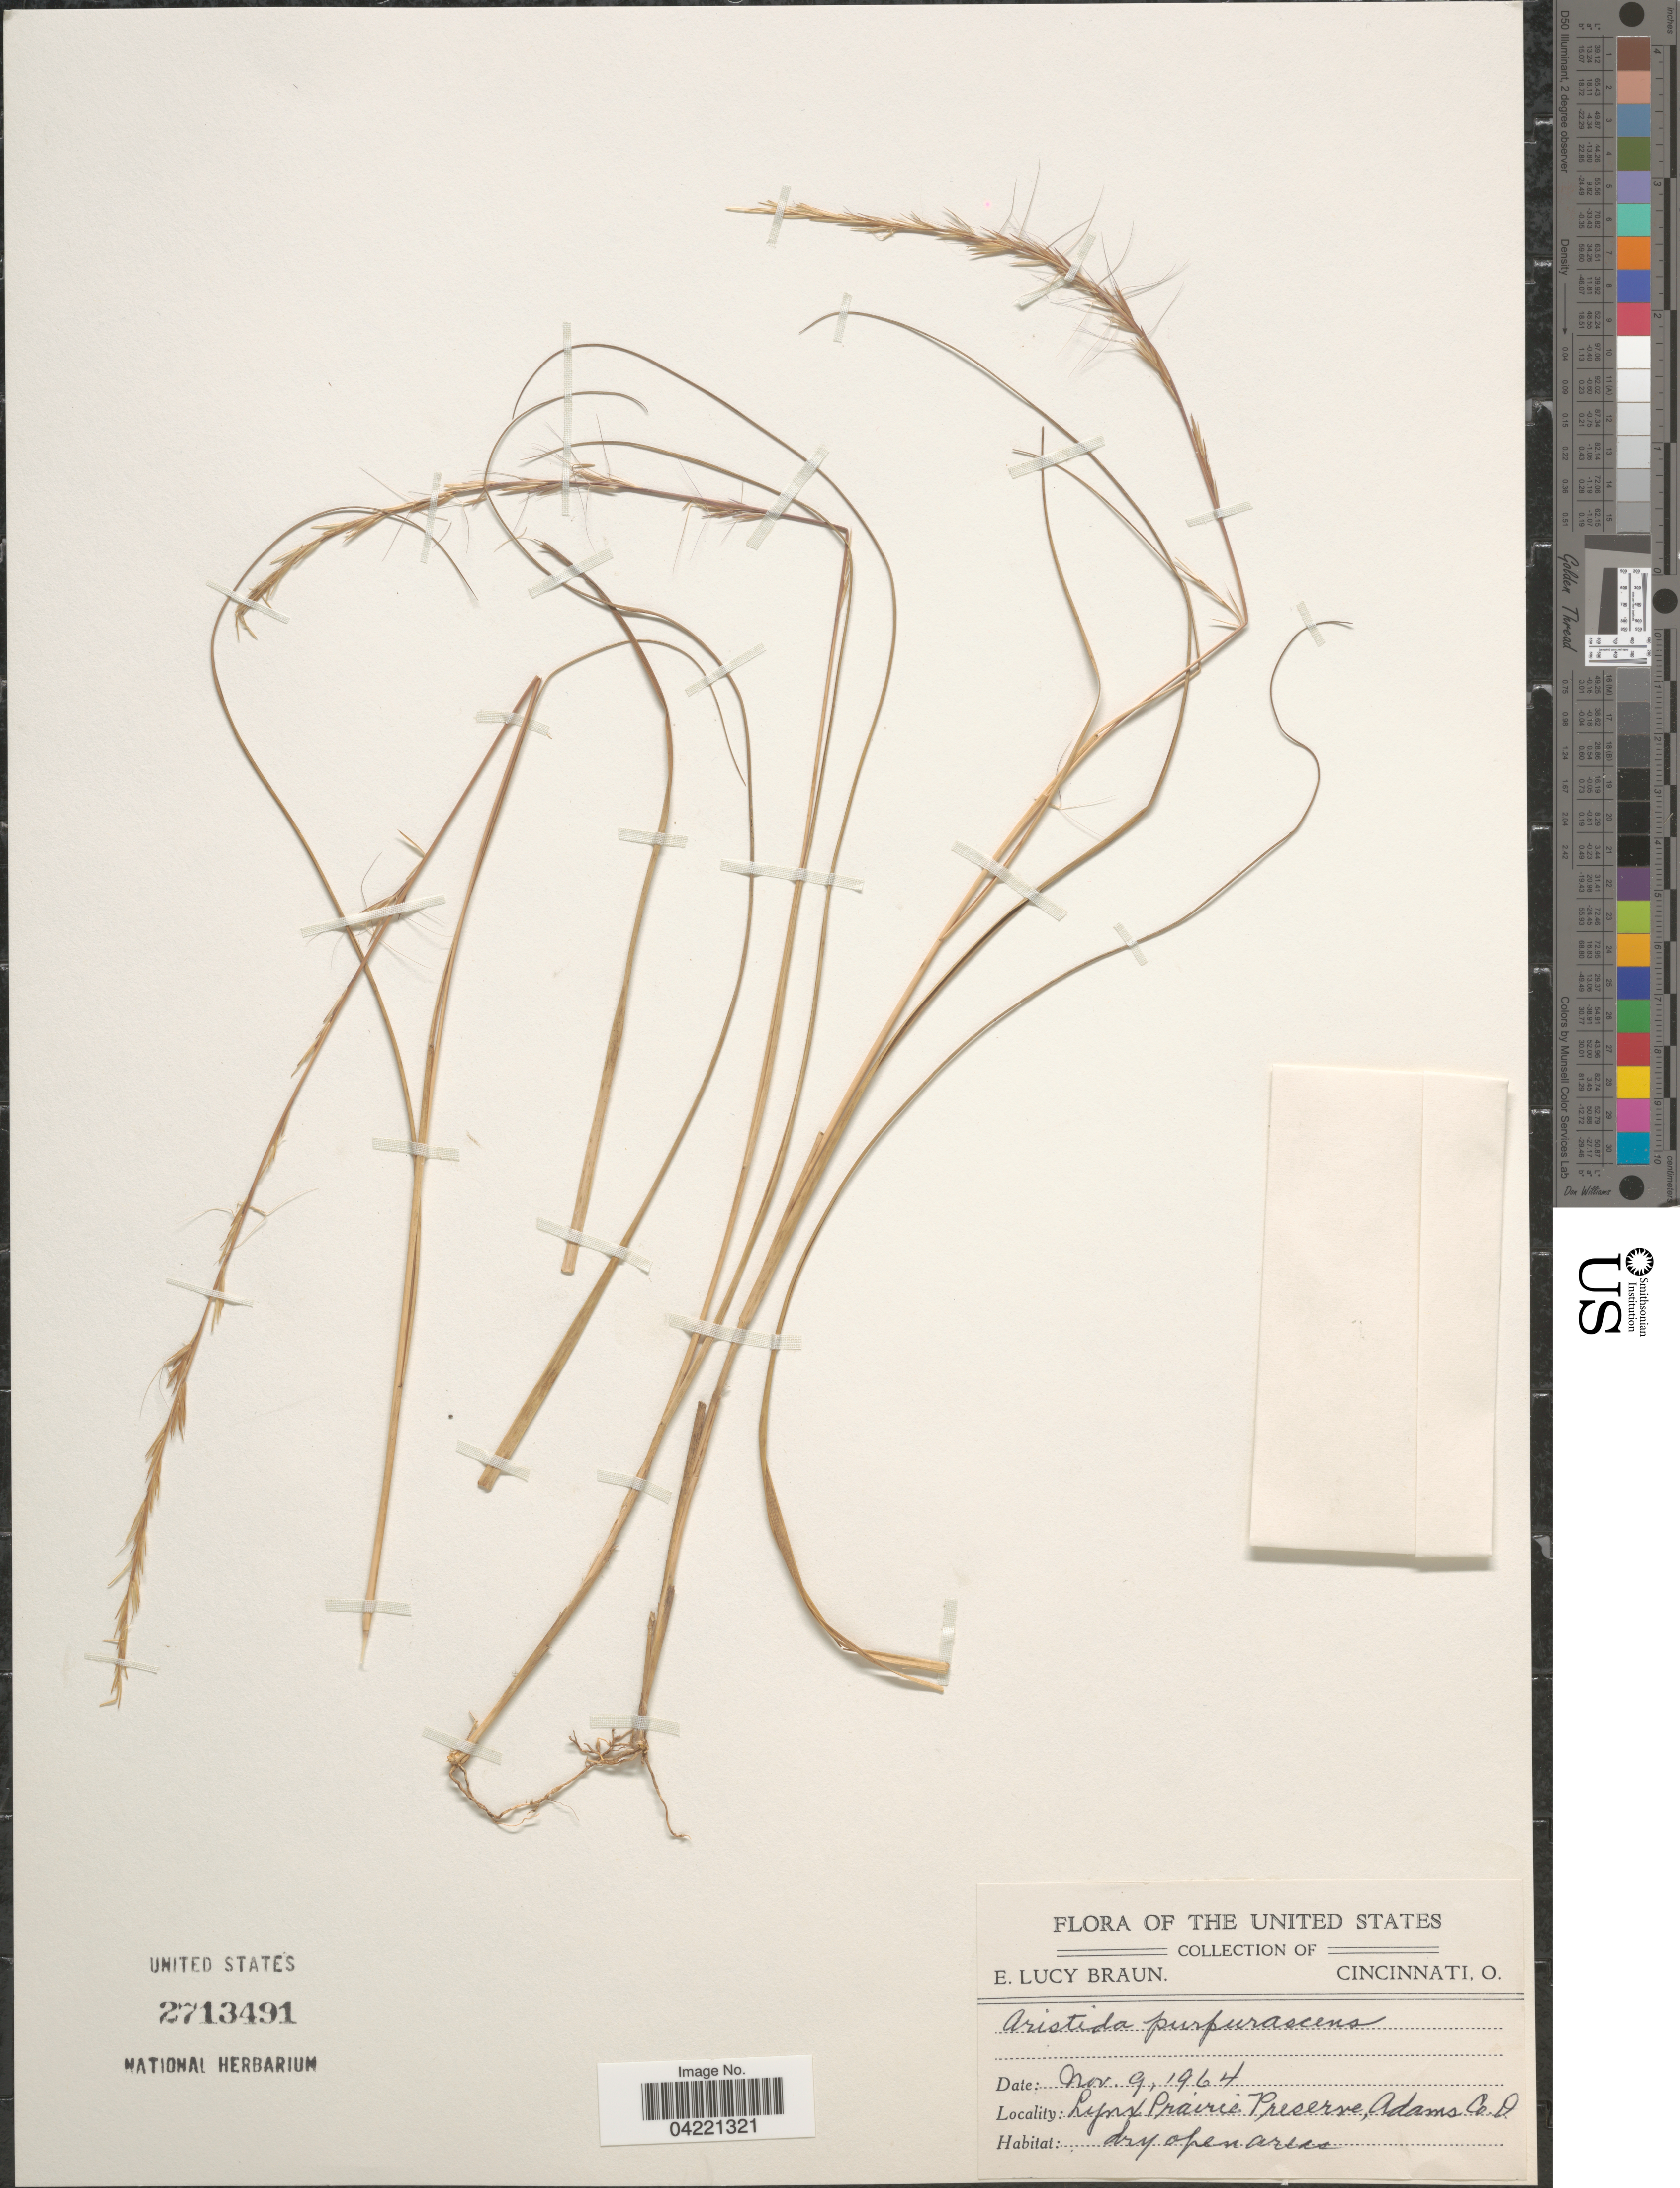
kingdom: Plantae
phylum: Tracheophyta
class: Liliopsida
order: Poales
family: Poaceae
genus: Aristida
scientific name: Aristida purpurascens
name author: Poir.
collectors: E. L. Braun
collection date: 1964-11-09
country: United States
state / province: Ohio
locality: Lynx Prairie Preserve, Adams Co. Dry open areas.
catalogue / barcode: US 2713491